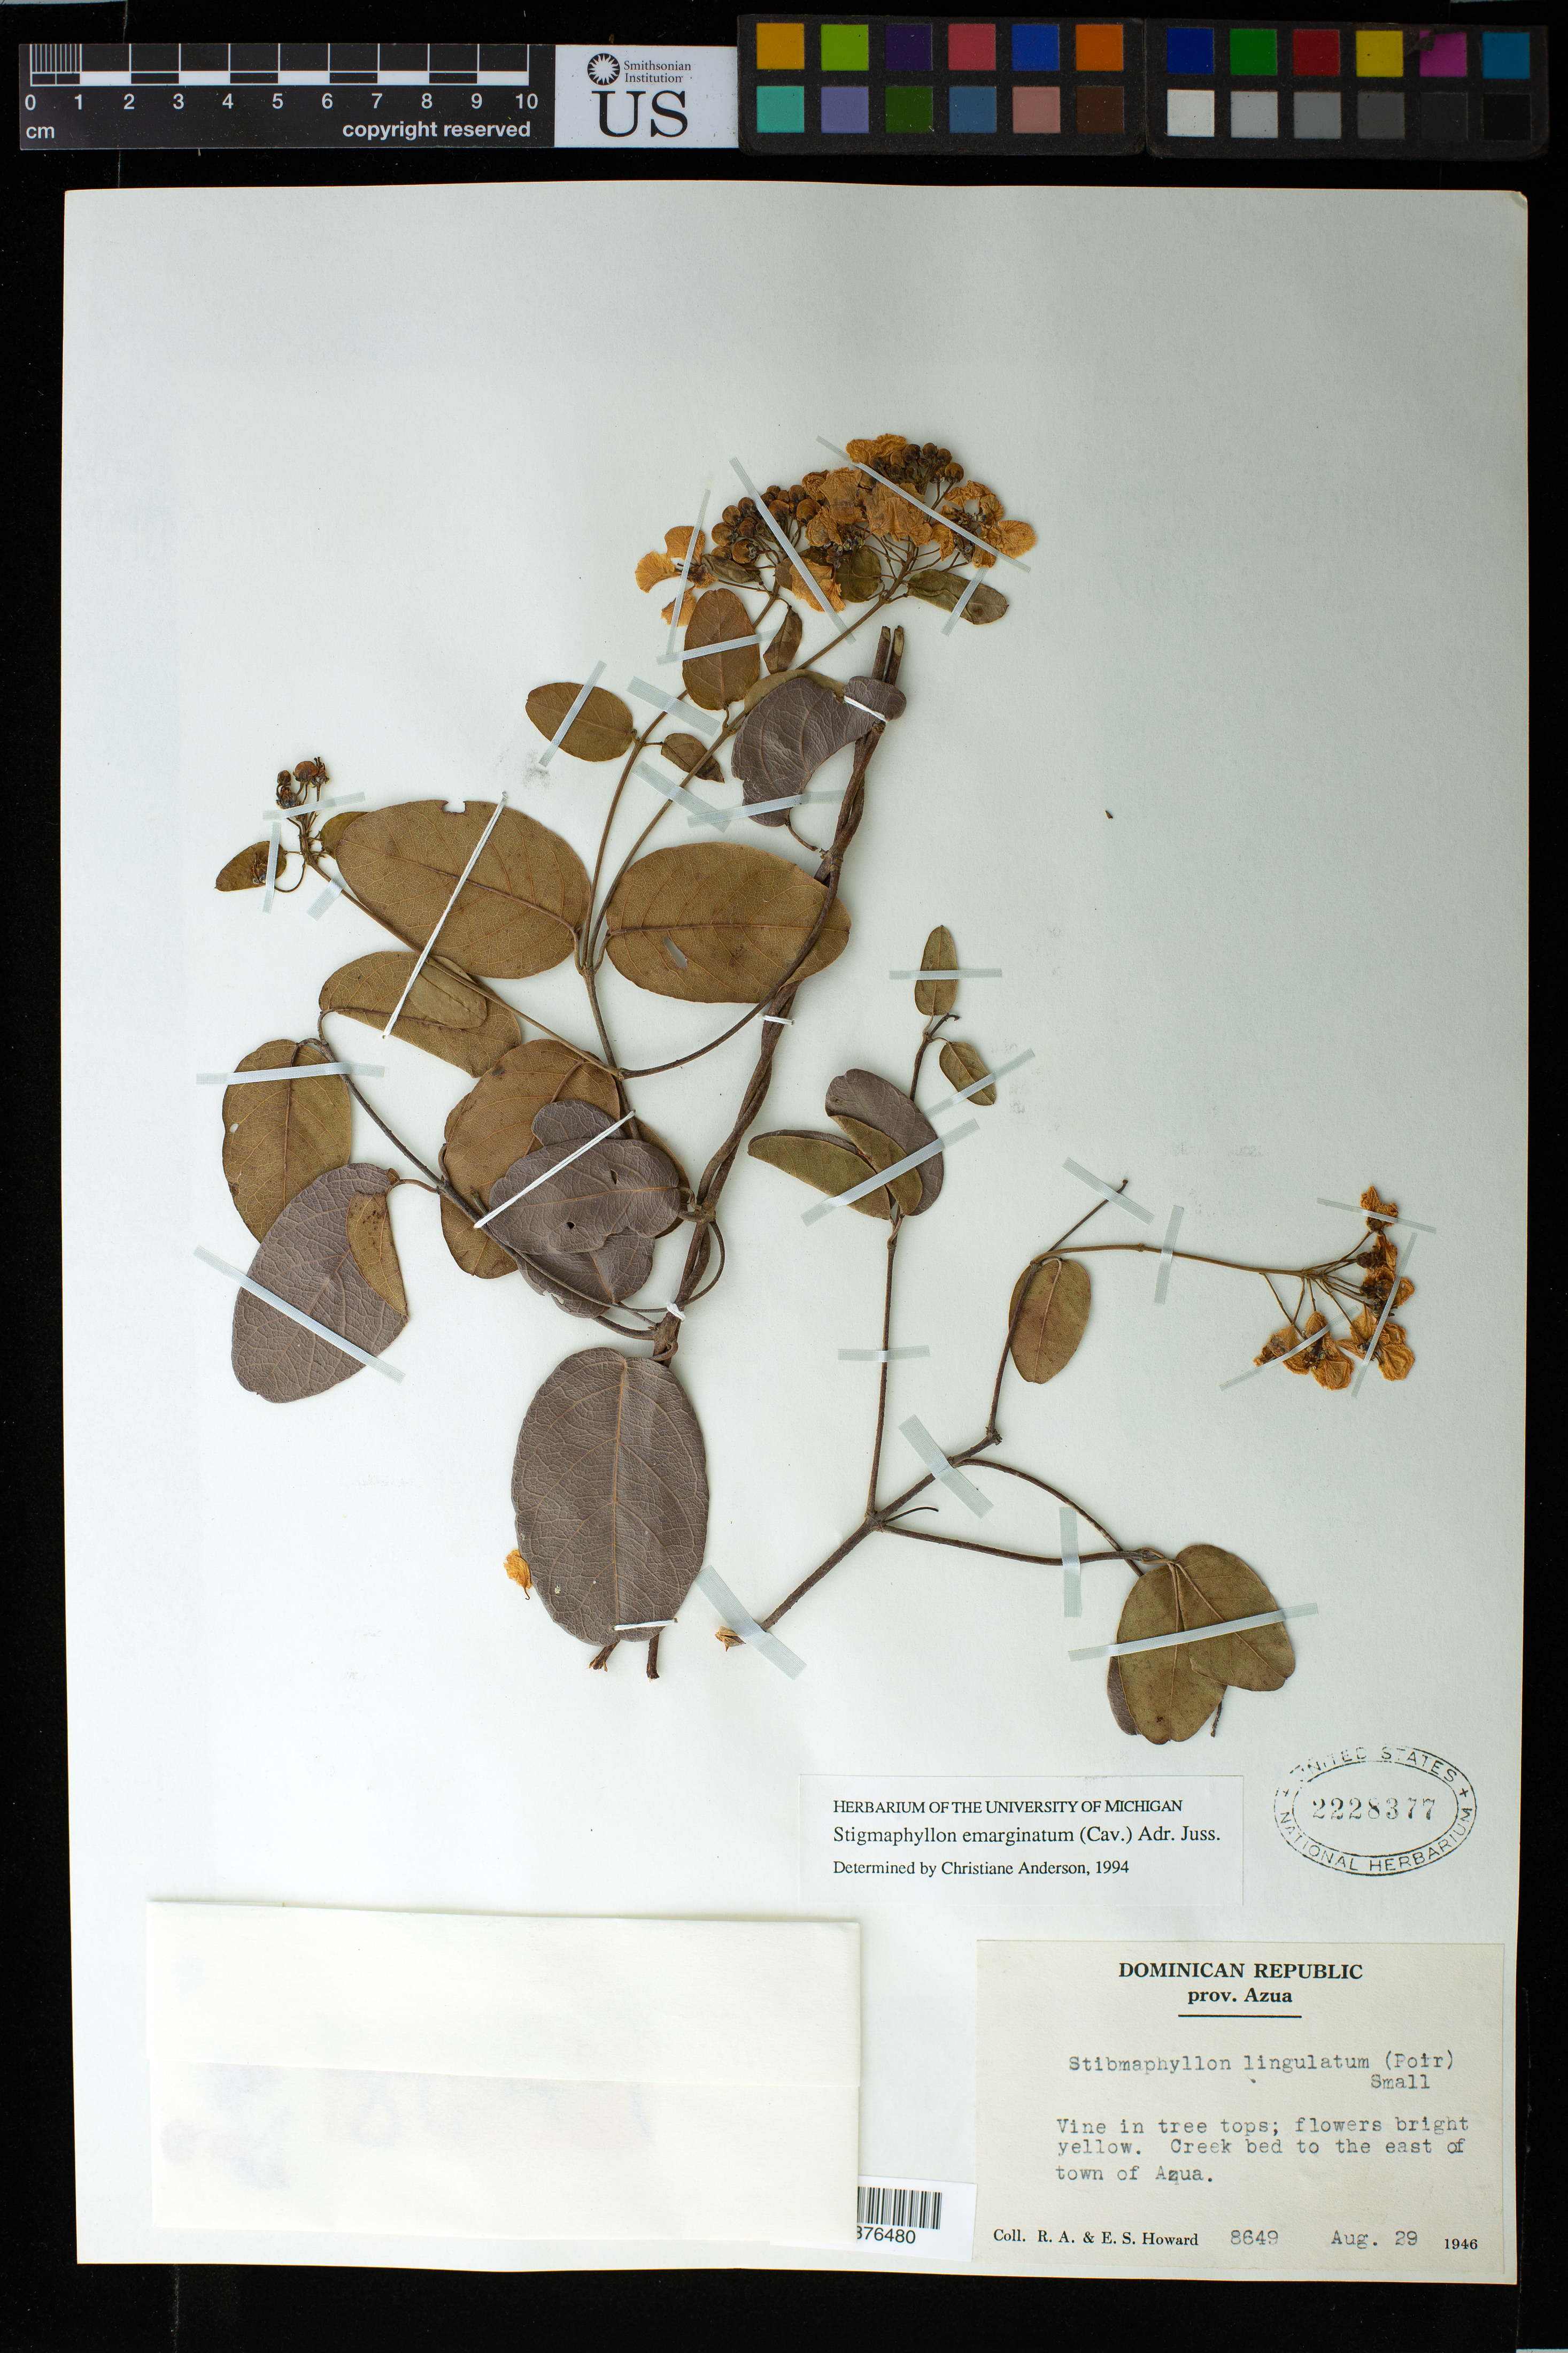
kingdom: Plantae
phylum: Tracheophyta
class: Magnoliopsida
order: Malpighiales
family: Malpighiaceae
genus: Stigmaphyllon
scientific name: Stigmaphyllon emarginatum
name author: (Cav.) A. Juss.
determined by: Anderson, C. E., (MICH)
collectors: R. A. Howard & E. S. Howard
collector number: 8649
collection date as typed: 29 Aug 1946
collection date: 1946-08-29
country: Dominican Republic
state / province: Azua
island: Hispaniola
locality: Creek bed to the east of town of Azua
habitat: tree tops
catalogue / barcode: US 2228377